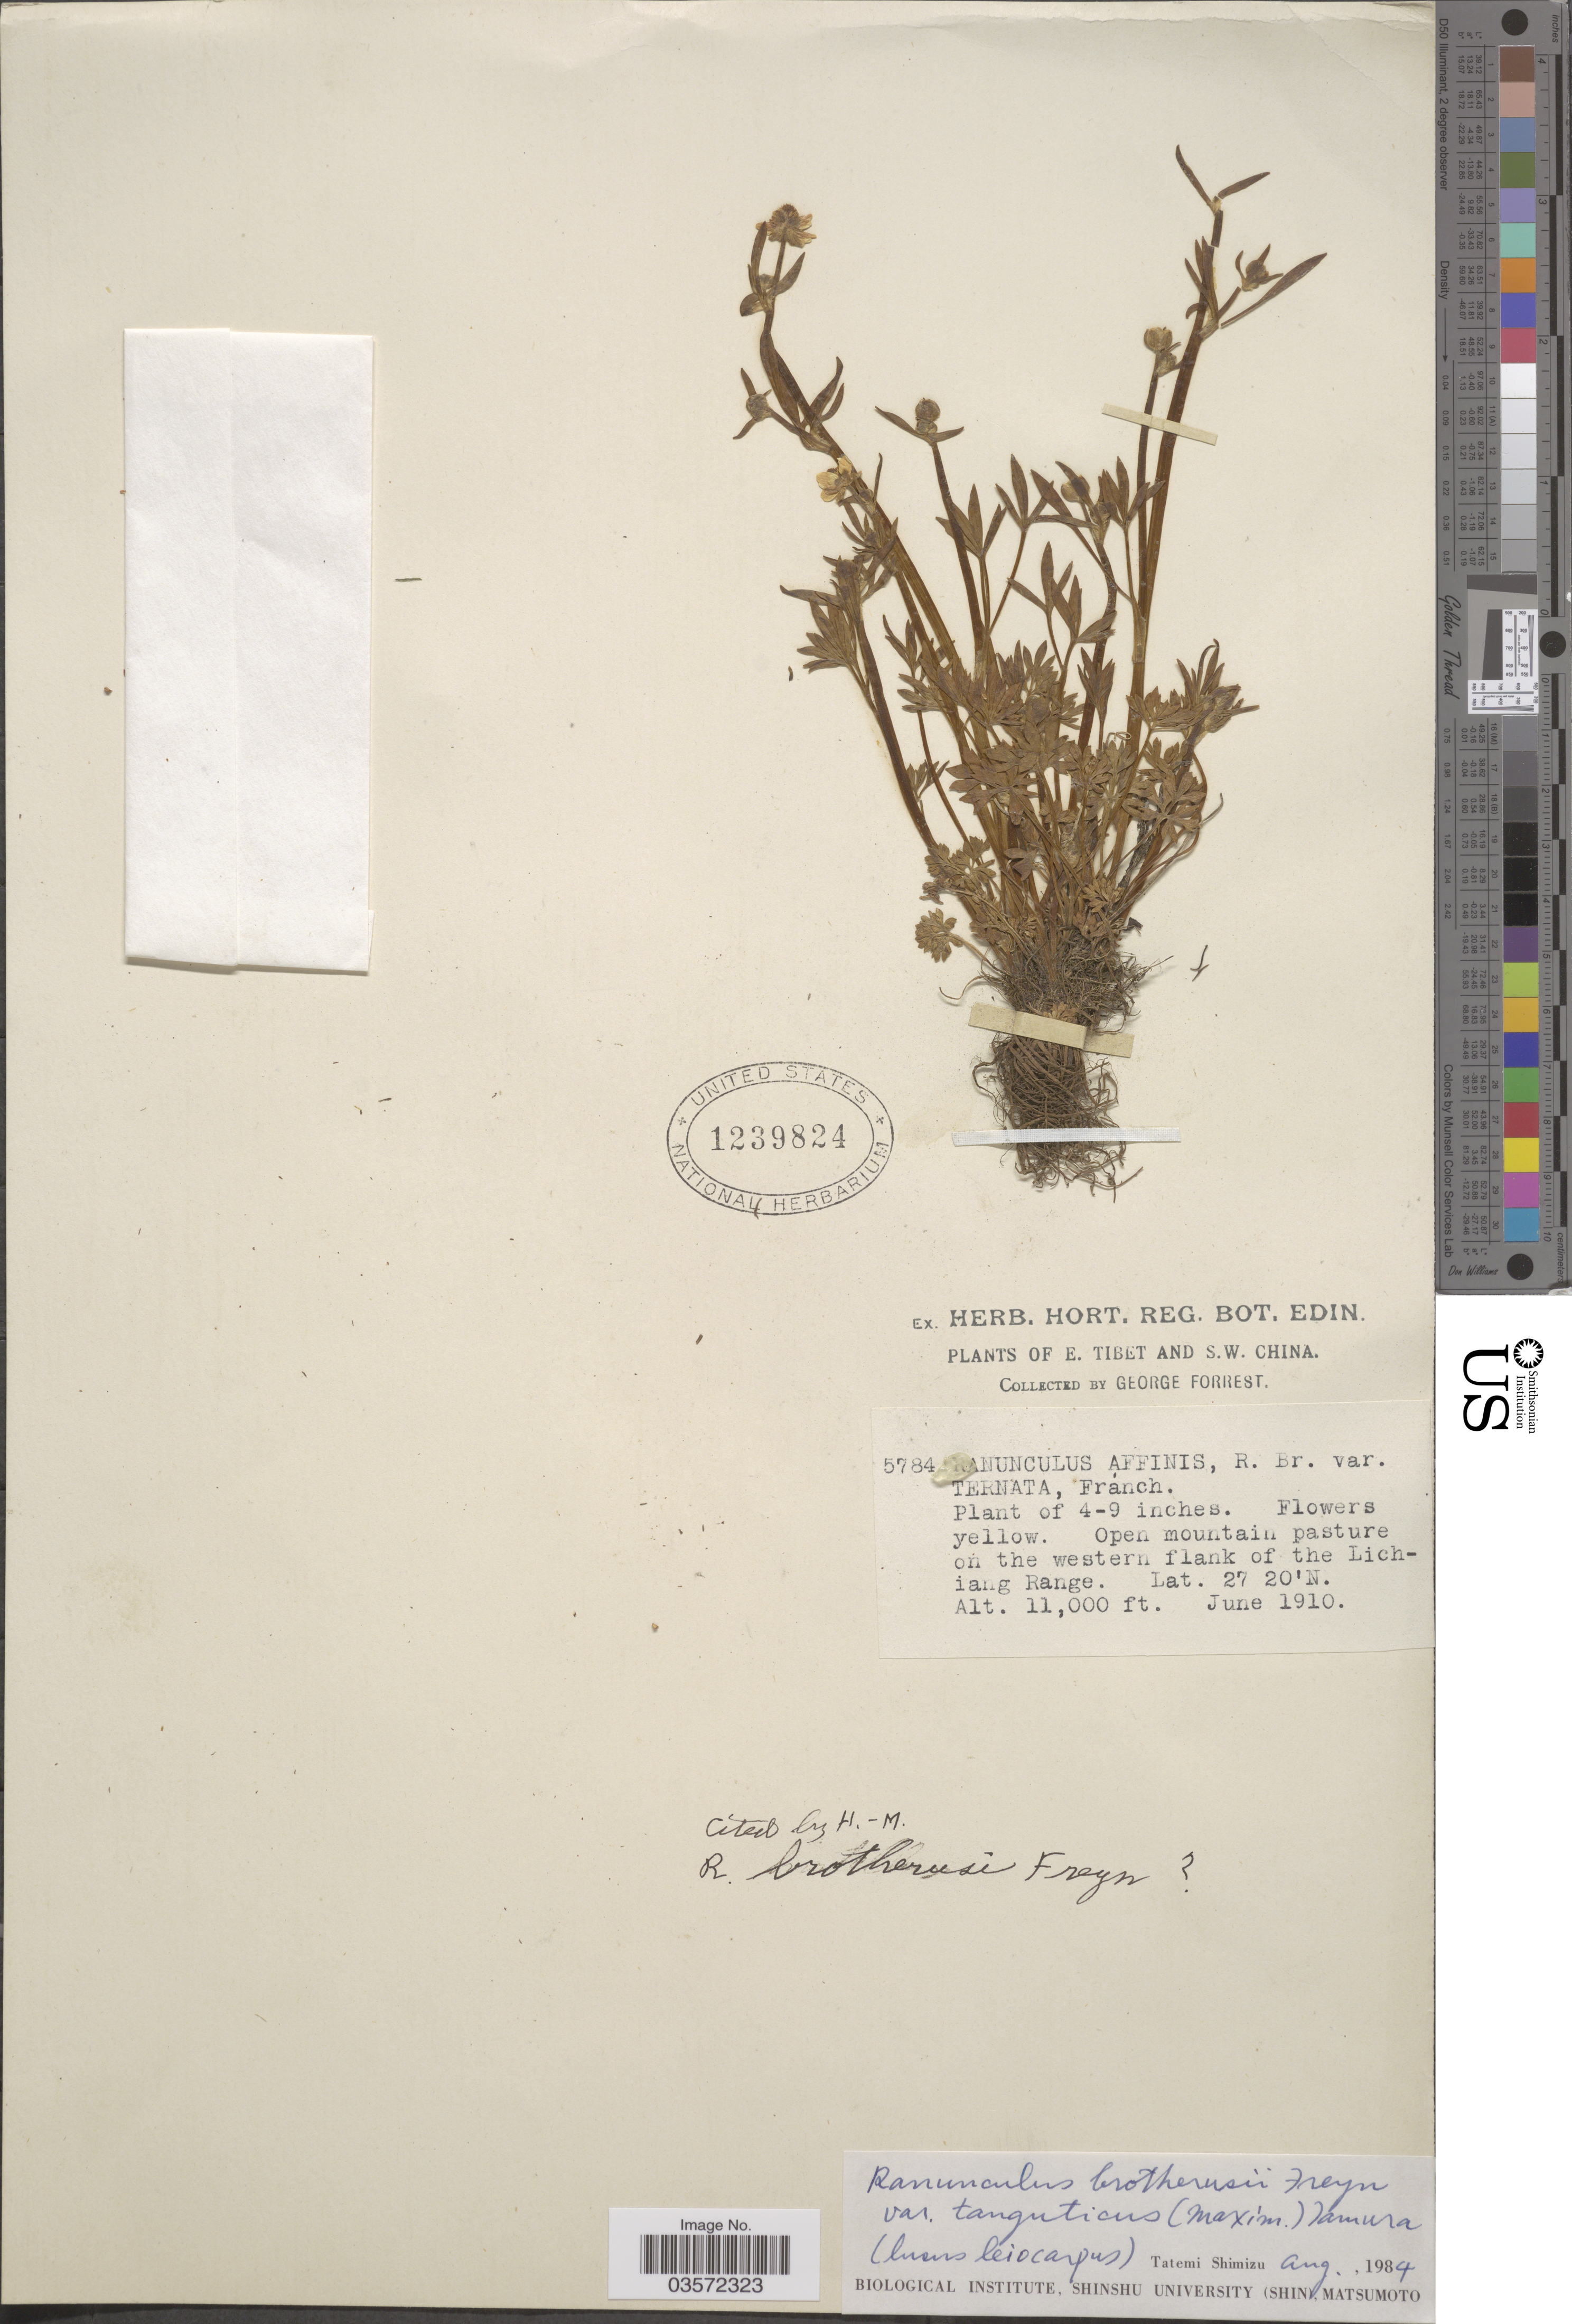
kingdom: Plantae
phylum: Tracheophyta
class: Magnoliopsida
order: Ranunculales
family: Ranunculaceae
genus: Ranunculus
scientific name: Ranunculus brotherusii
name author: Freyn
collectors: G. Forrest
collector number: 5784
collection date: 1910-06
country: China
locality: E. Tibet and S.W. China. Open mountain pasture on the western flank of the Lichiang Range.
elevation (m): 3353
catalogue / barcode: US 1239824